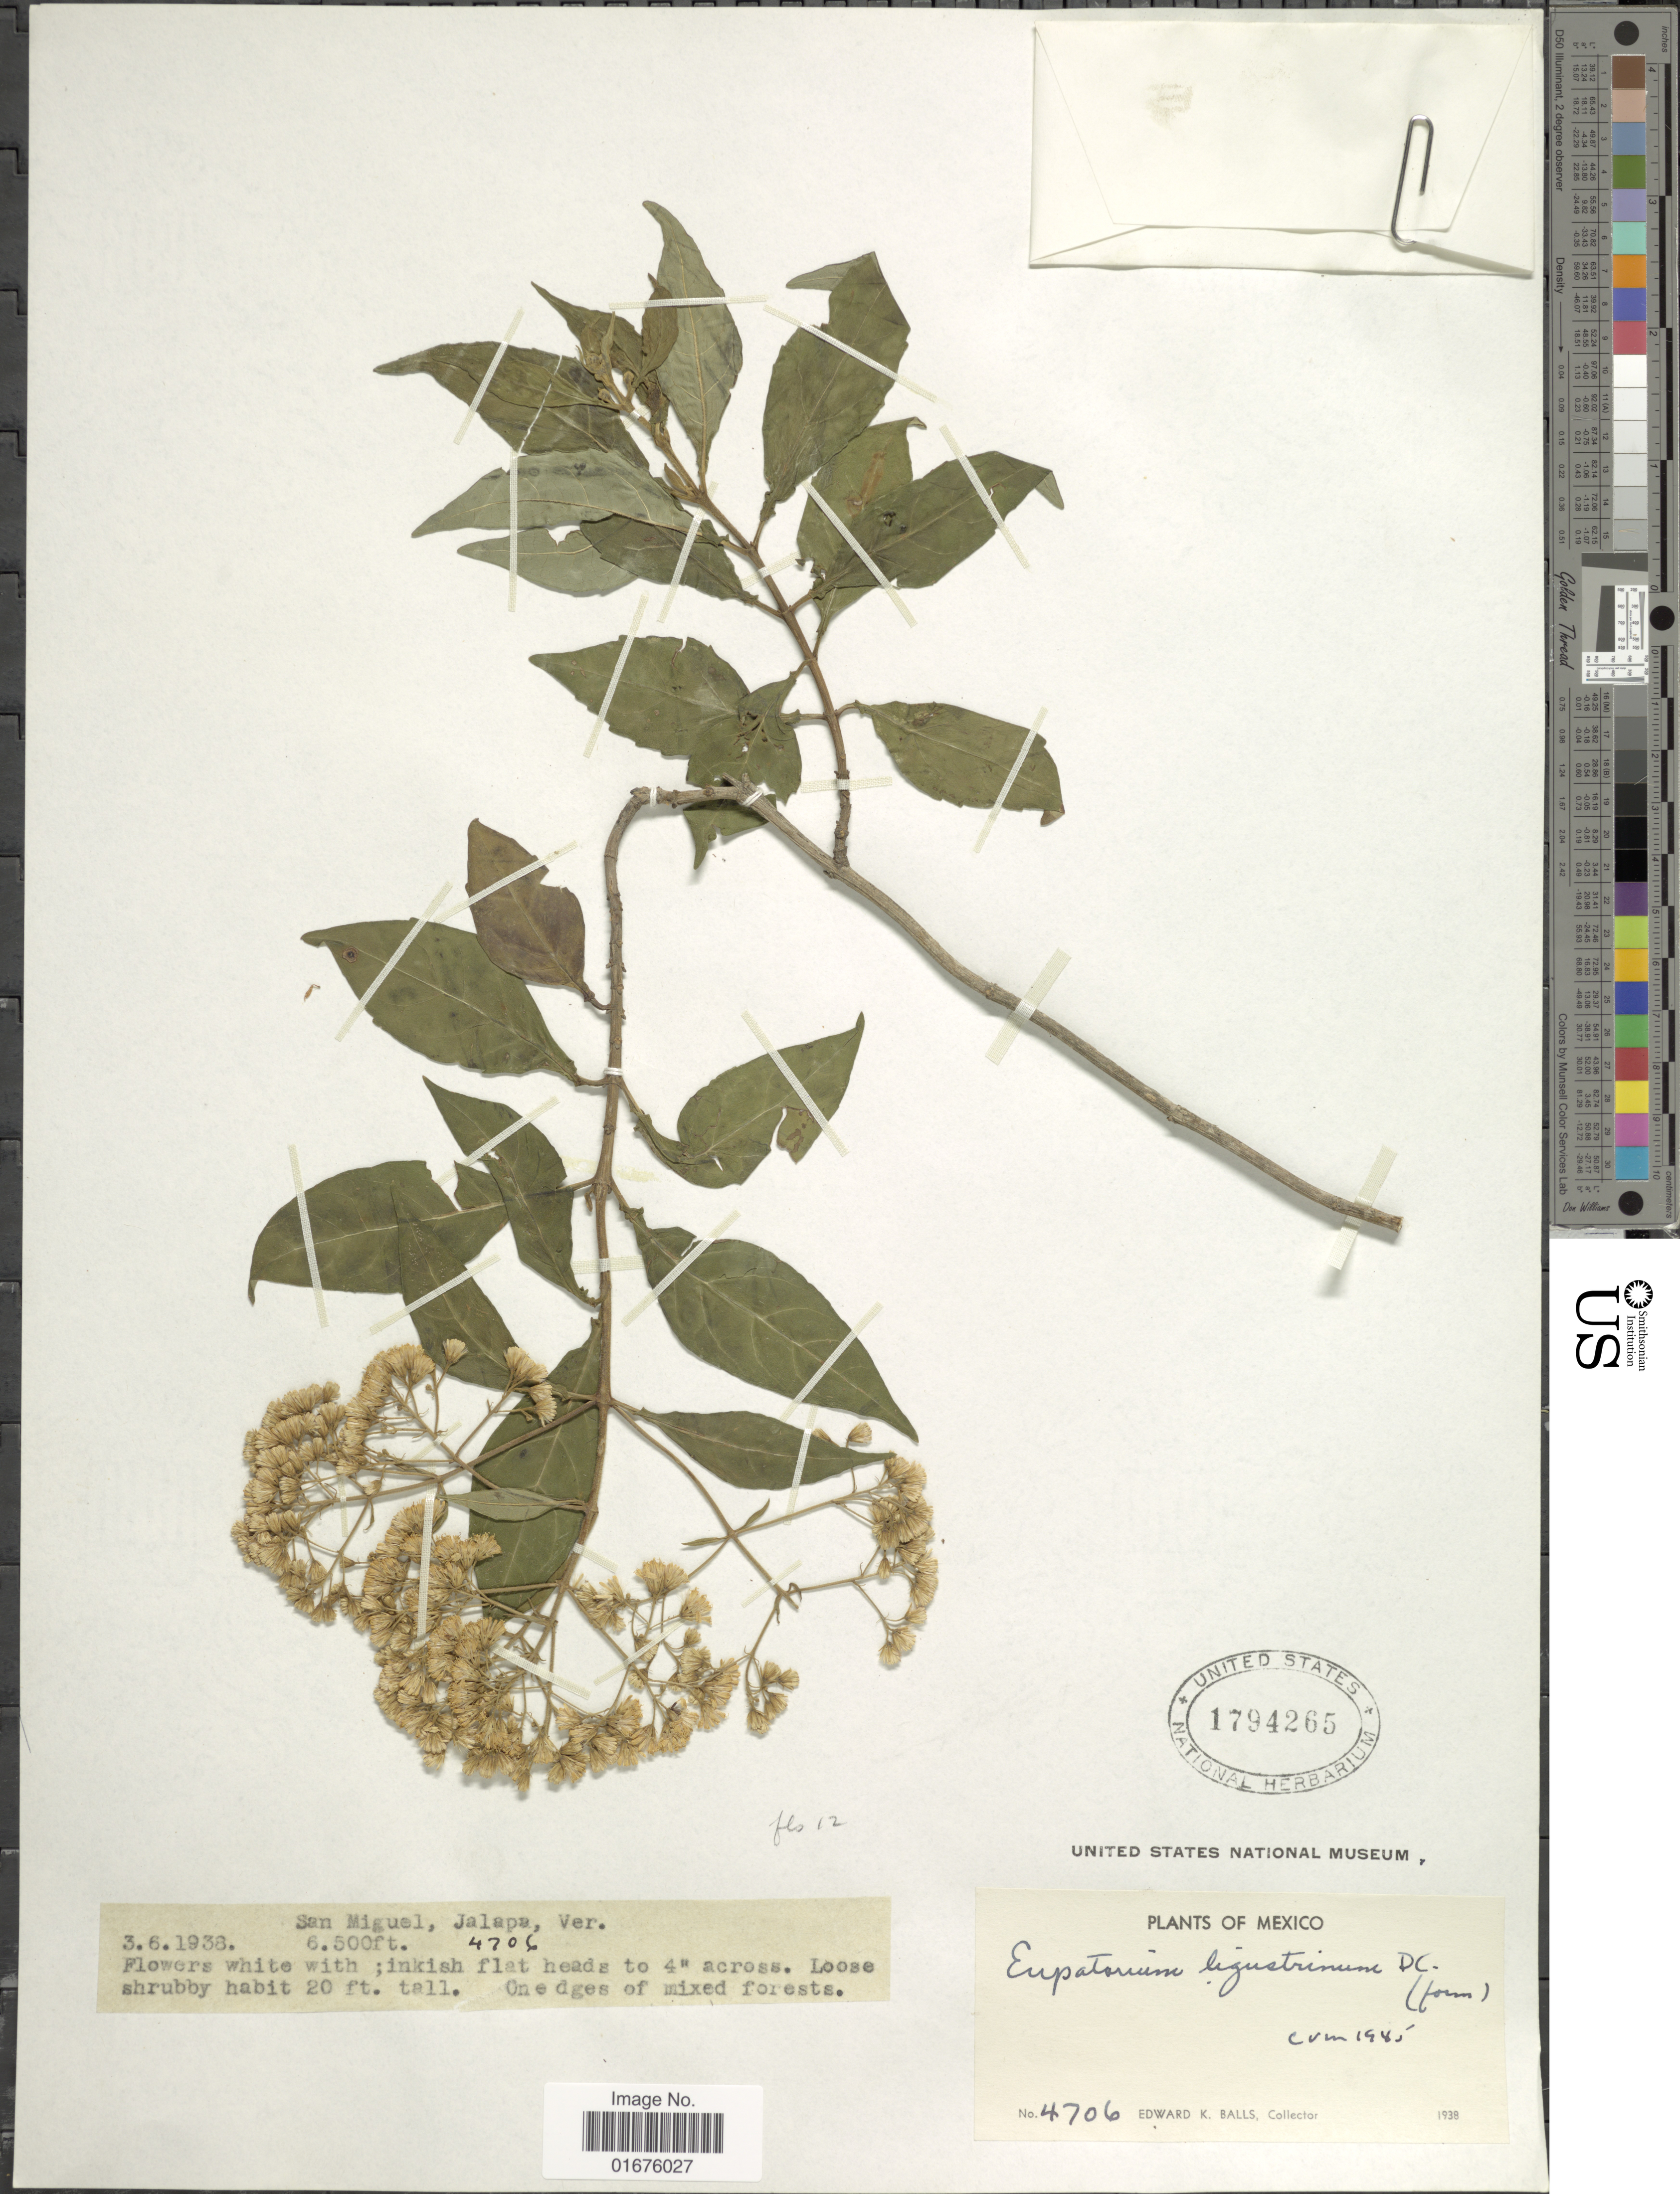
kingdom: Plantae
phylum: Tracheophyta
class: Magnoliopsida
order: Asterales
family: Asteraceae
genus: Ageratina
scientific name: Ageratina ligustrina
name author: (DC.) R.M. King & H. Rob.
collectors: E. K. Balls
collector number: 4706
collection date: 1938-06-03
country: Mexico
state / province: Veracruz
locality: San Miguel, Jalapa, on edges of mixed forests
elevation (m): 1981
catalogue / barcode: US 1794265